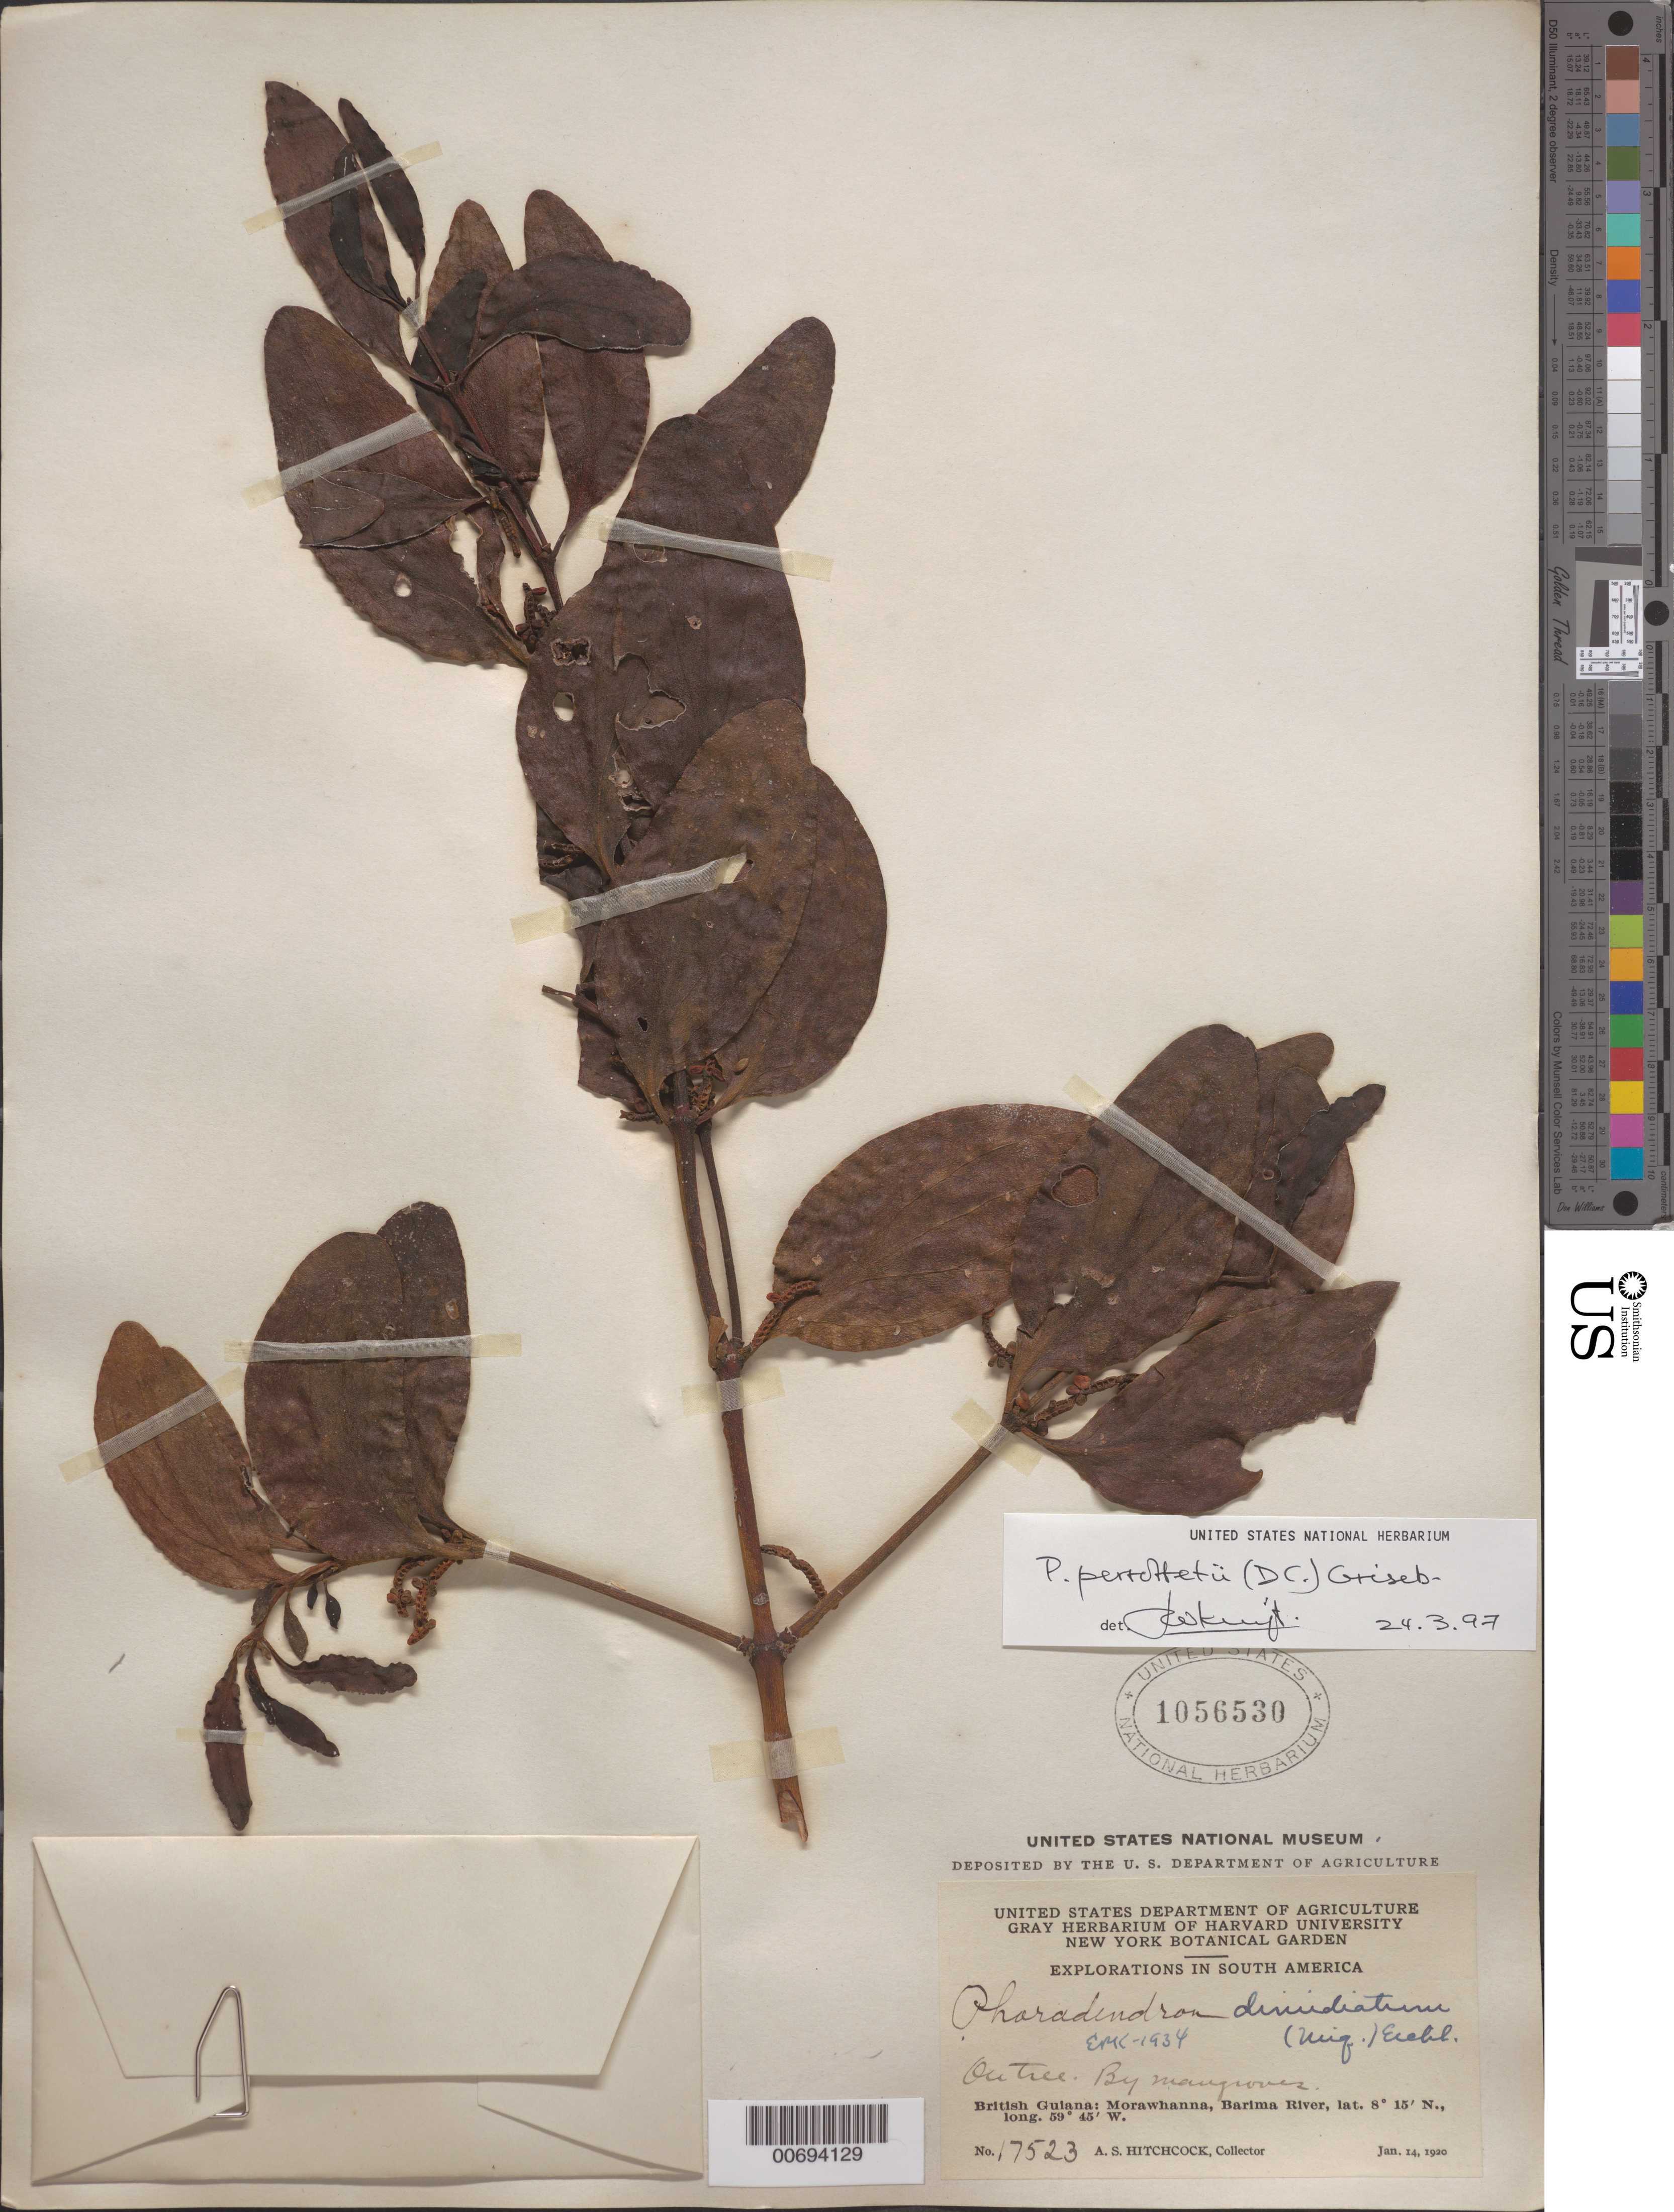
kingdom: Plantae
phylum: Tracheophyta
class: Magnoliopsida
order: Santalales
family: Viscaceae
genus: Phoradendron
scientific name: Phoradendron perrottetii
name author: (DC.) Eichler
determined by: Kuijt, Job, (CANADA)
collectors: A. S. Hitchcock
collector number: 17523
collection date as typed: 14-Jan-20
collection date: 1920-01-14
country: Guyana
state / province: Barima-Waini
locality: Morawhanna, vic., Barima R.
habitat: On tree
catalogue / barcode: US 1056530